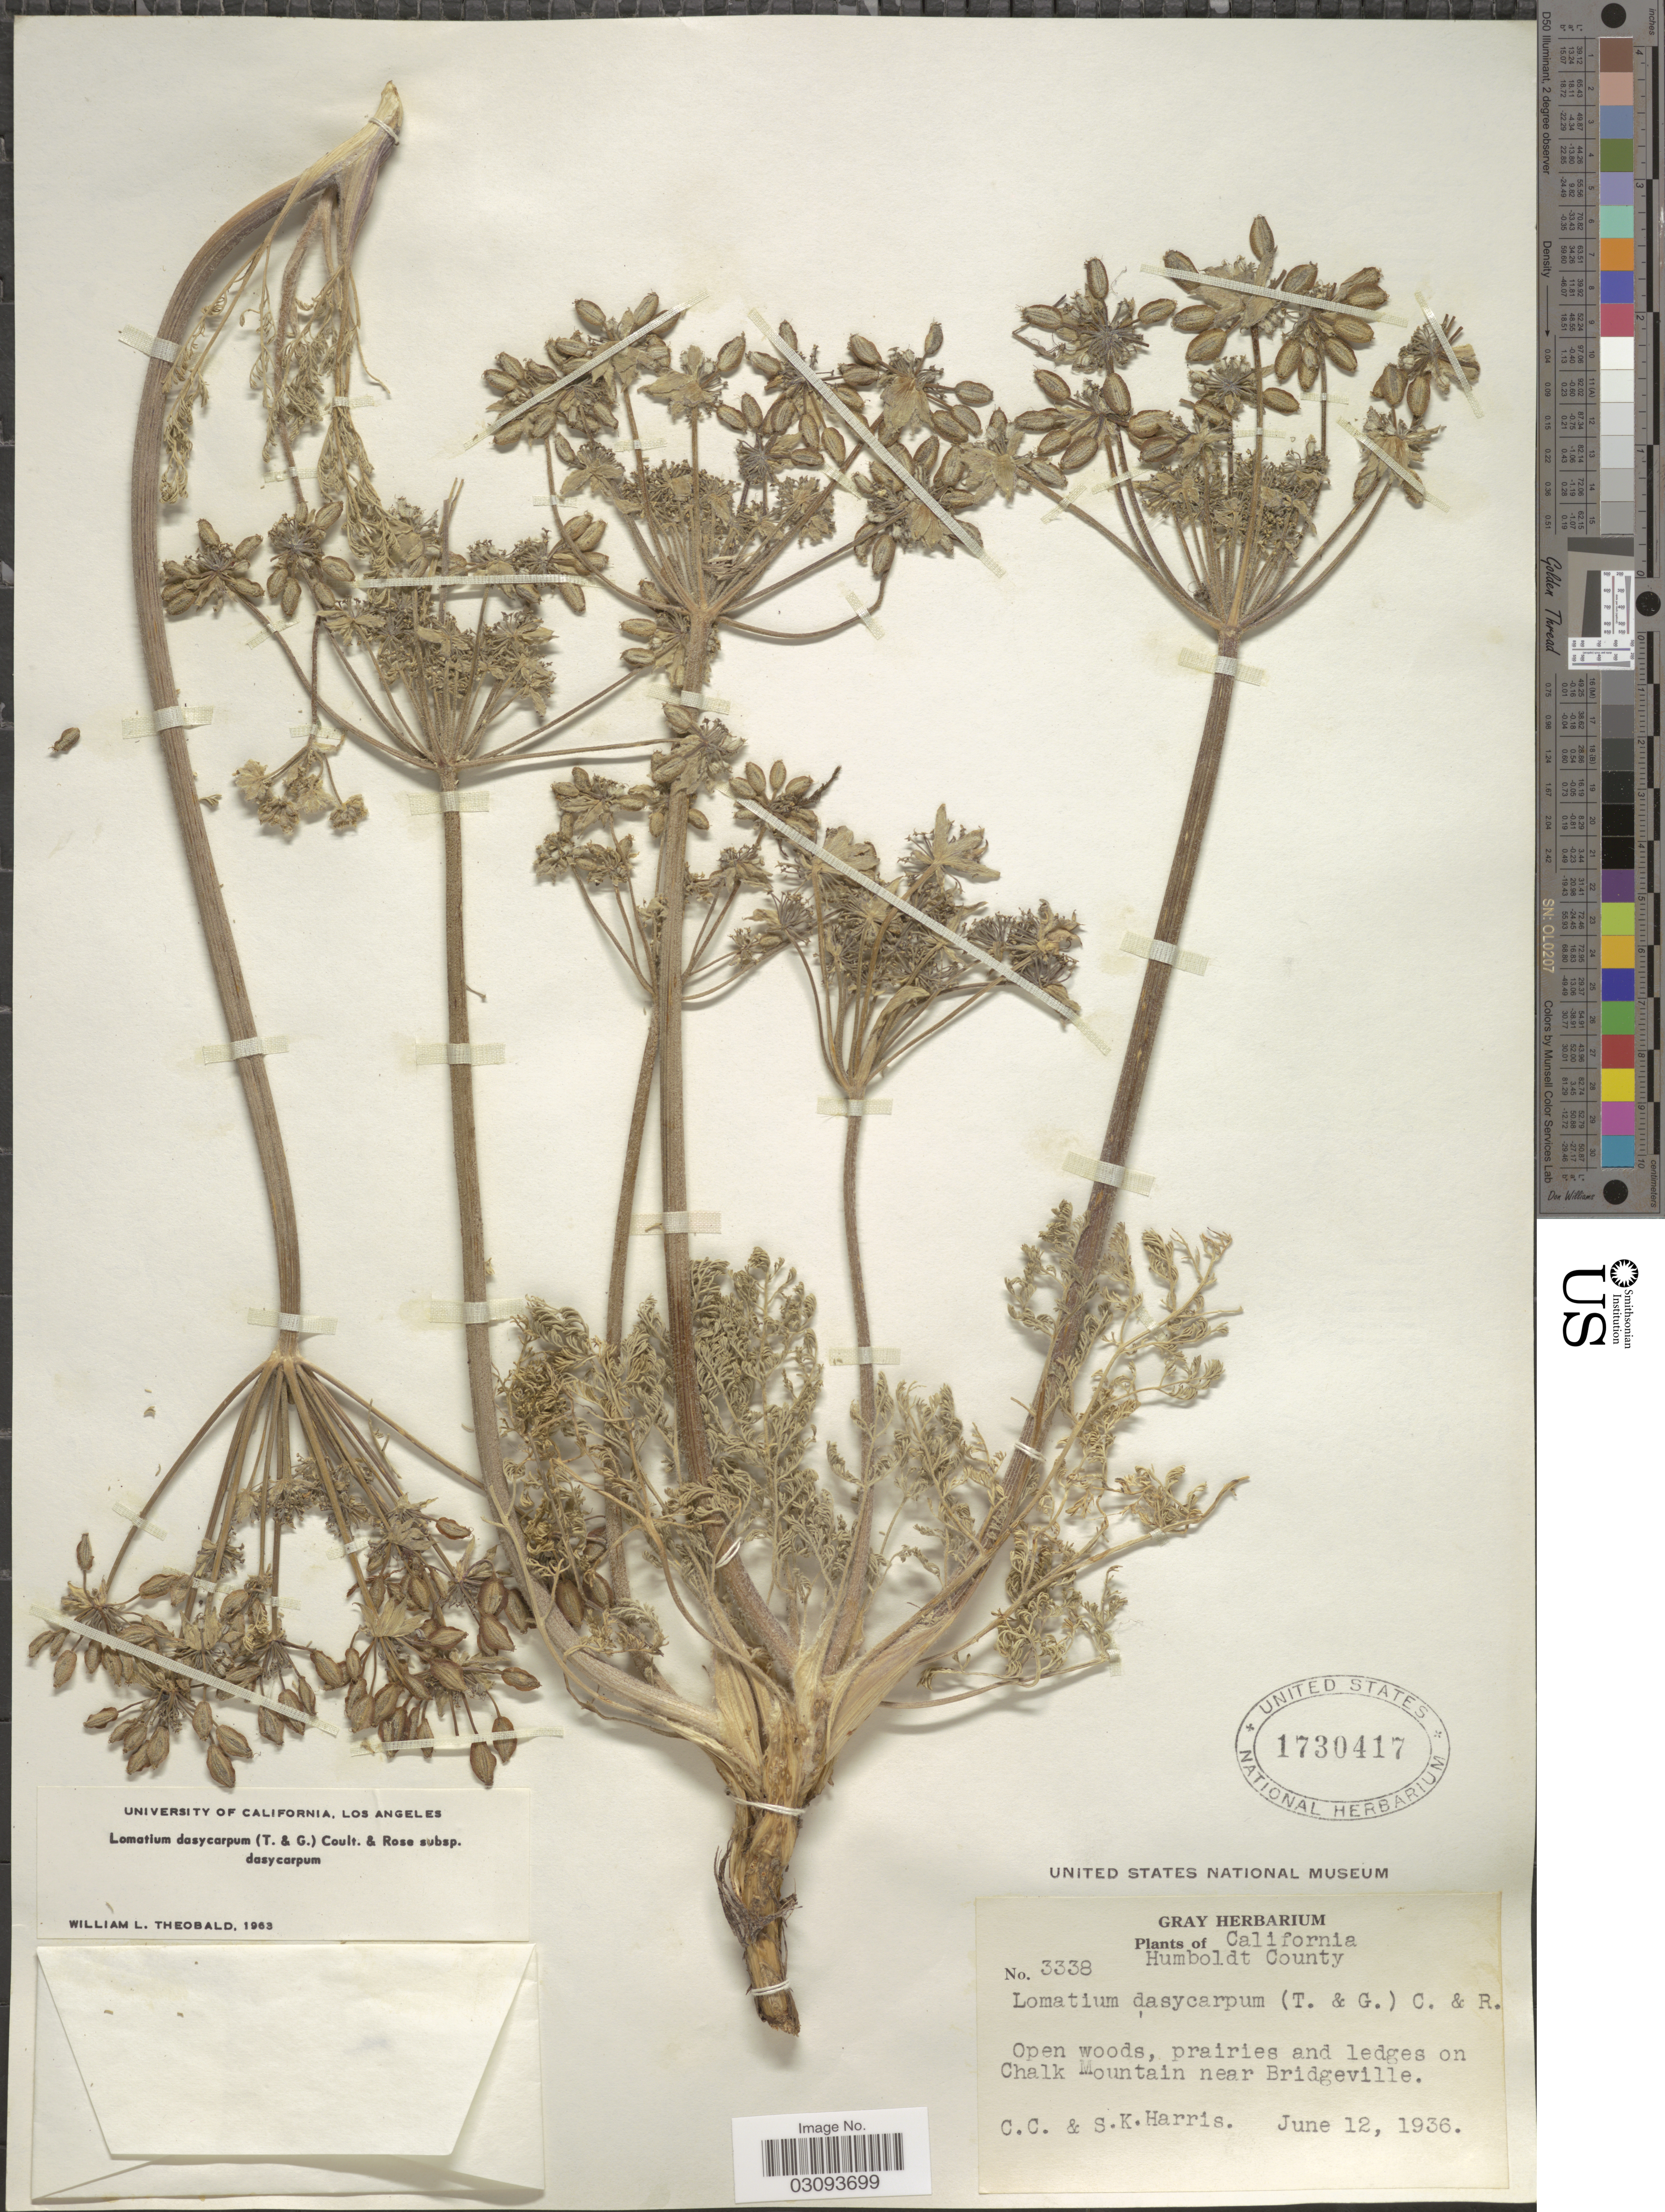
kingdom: Plantae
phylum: Tracheophyta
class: Magnoliopsida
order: Apiales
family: Apiaceae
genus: Lomatium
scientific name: Lomatium dasycarpum subsp. dasycarpum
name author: (Torr.) J.M. Coult. & Rose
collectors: C. C. Harris & S. K. Harris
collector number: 3338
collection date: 1936-06-12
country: United States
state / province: California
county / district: Humboldt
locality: Humboldt County. Open woods, prairies and ledges on Chalk Mountain near Bridgeville.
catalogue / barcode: US 1730417